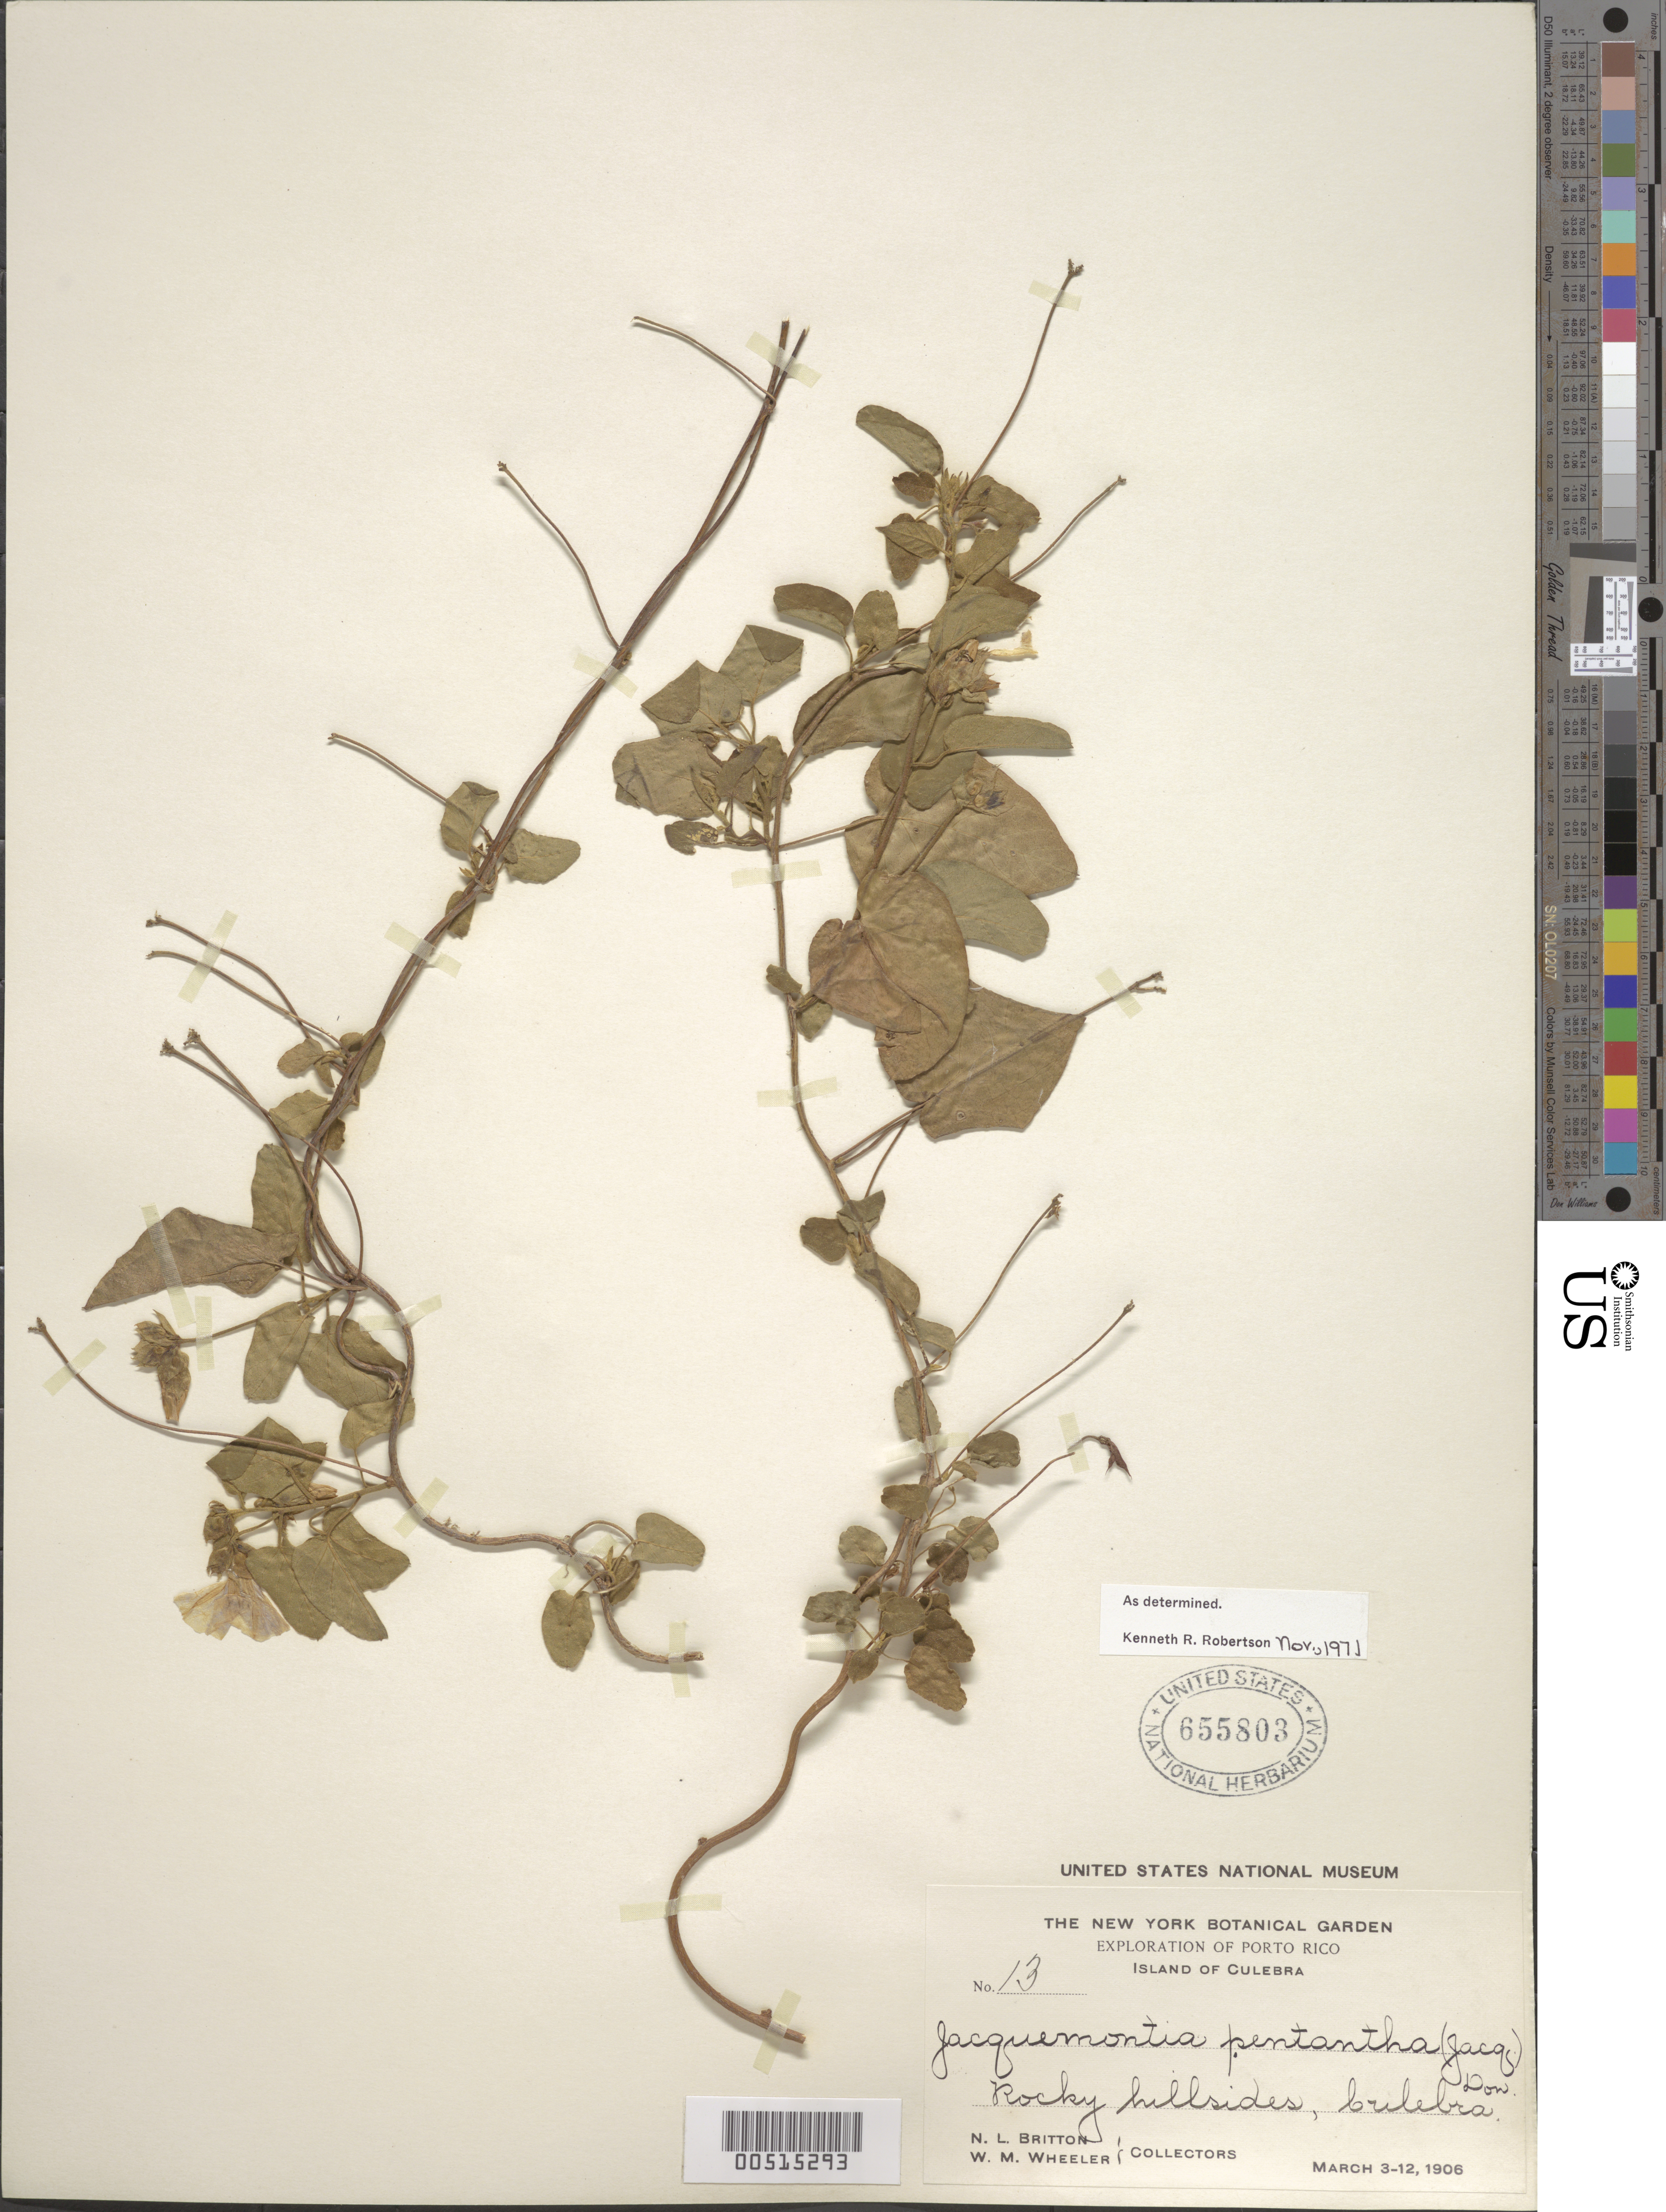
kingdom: Plantae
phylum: Tracheophyta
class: Magnoliopsida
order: Solanales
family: Convolvulaceae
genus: Jacquemontia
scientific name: Jacquemontia pentanthos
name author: (Jacq.) G. Don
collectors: N. Britton & W. Wheeler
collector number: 13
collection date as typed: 03 Mar 1906 to 12 Mar 1906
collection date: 1906-03-03/1906-03-12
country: Puerto Rico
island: Greater Antilles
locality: Culebra Island. Rocky hillsides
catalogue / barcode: US 655803